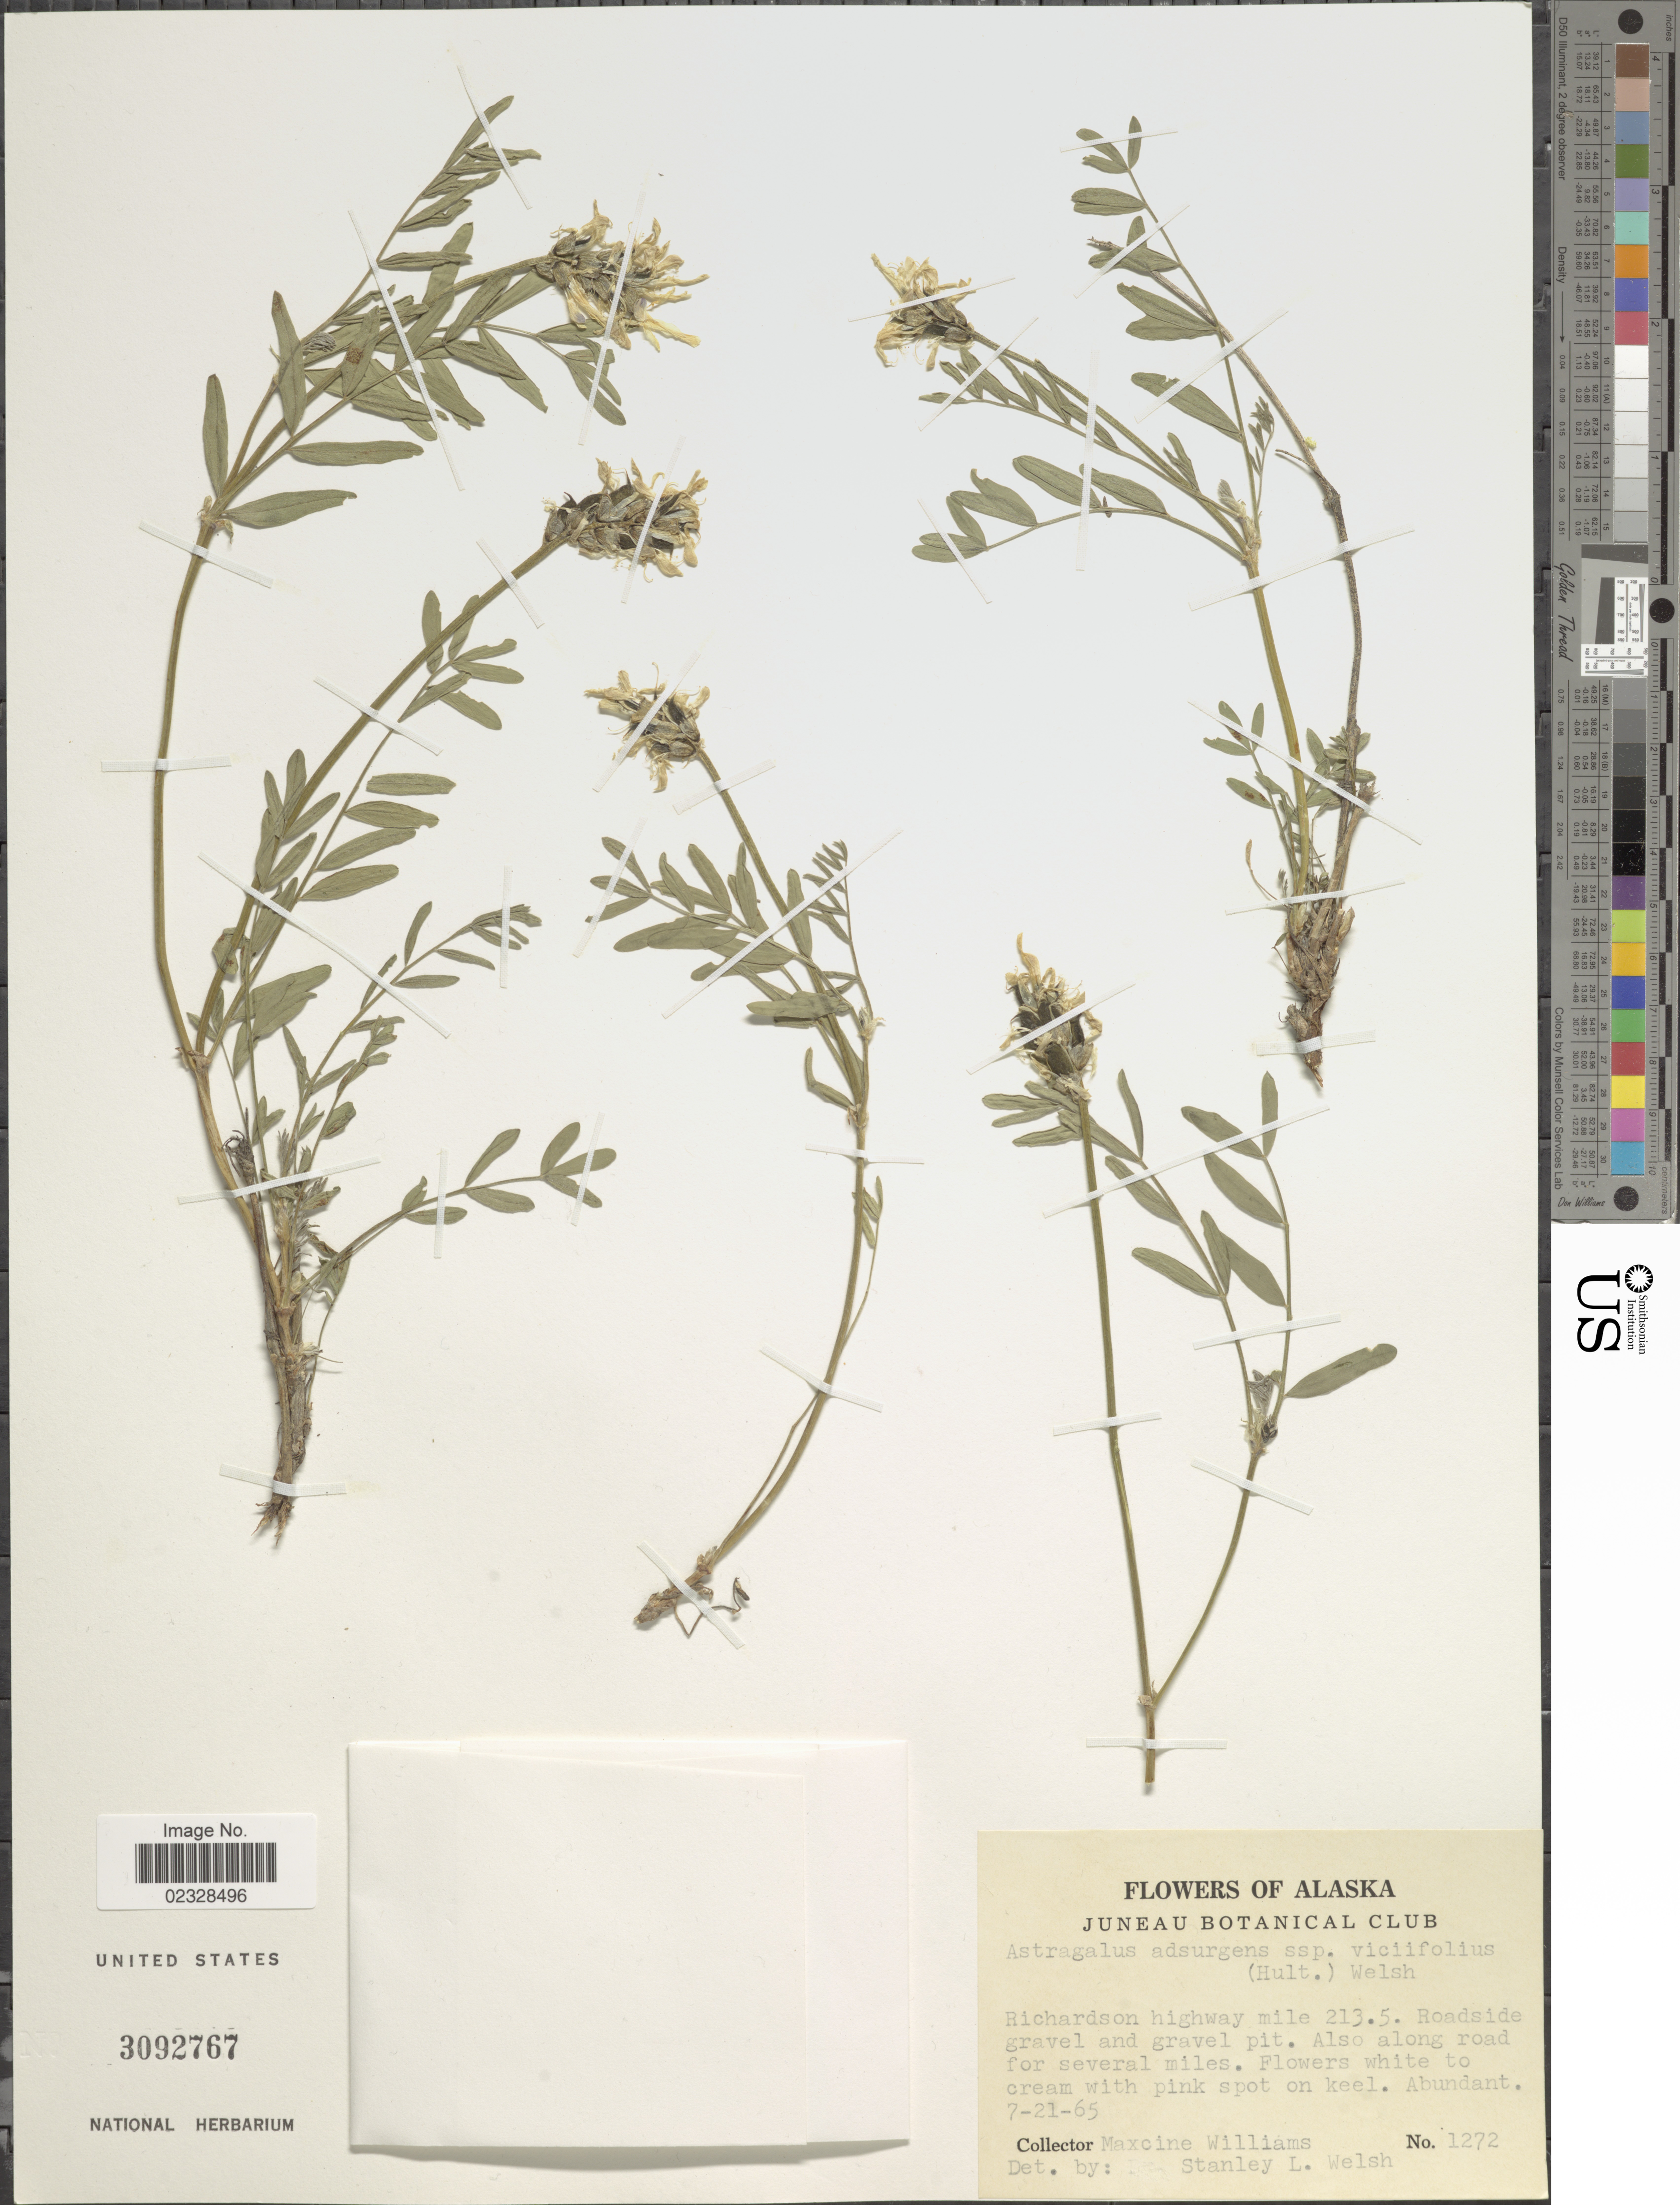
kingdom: Plantae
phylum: Tracheophyta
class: Magnoliopsida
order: Fabales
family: Fabaceae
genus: Astragalus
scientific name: Astragalus adsurgens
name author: Pall.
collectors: Mr. Williams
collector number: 1272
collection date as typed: Transcribed d/m/y: 21/7/65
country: United States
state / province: Alaska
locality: Richardson highway mile 213.5.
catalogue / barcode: US 3092767